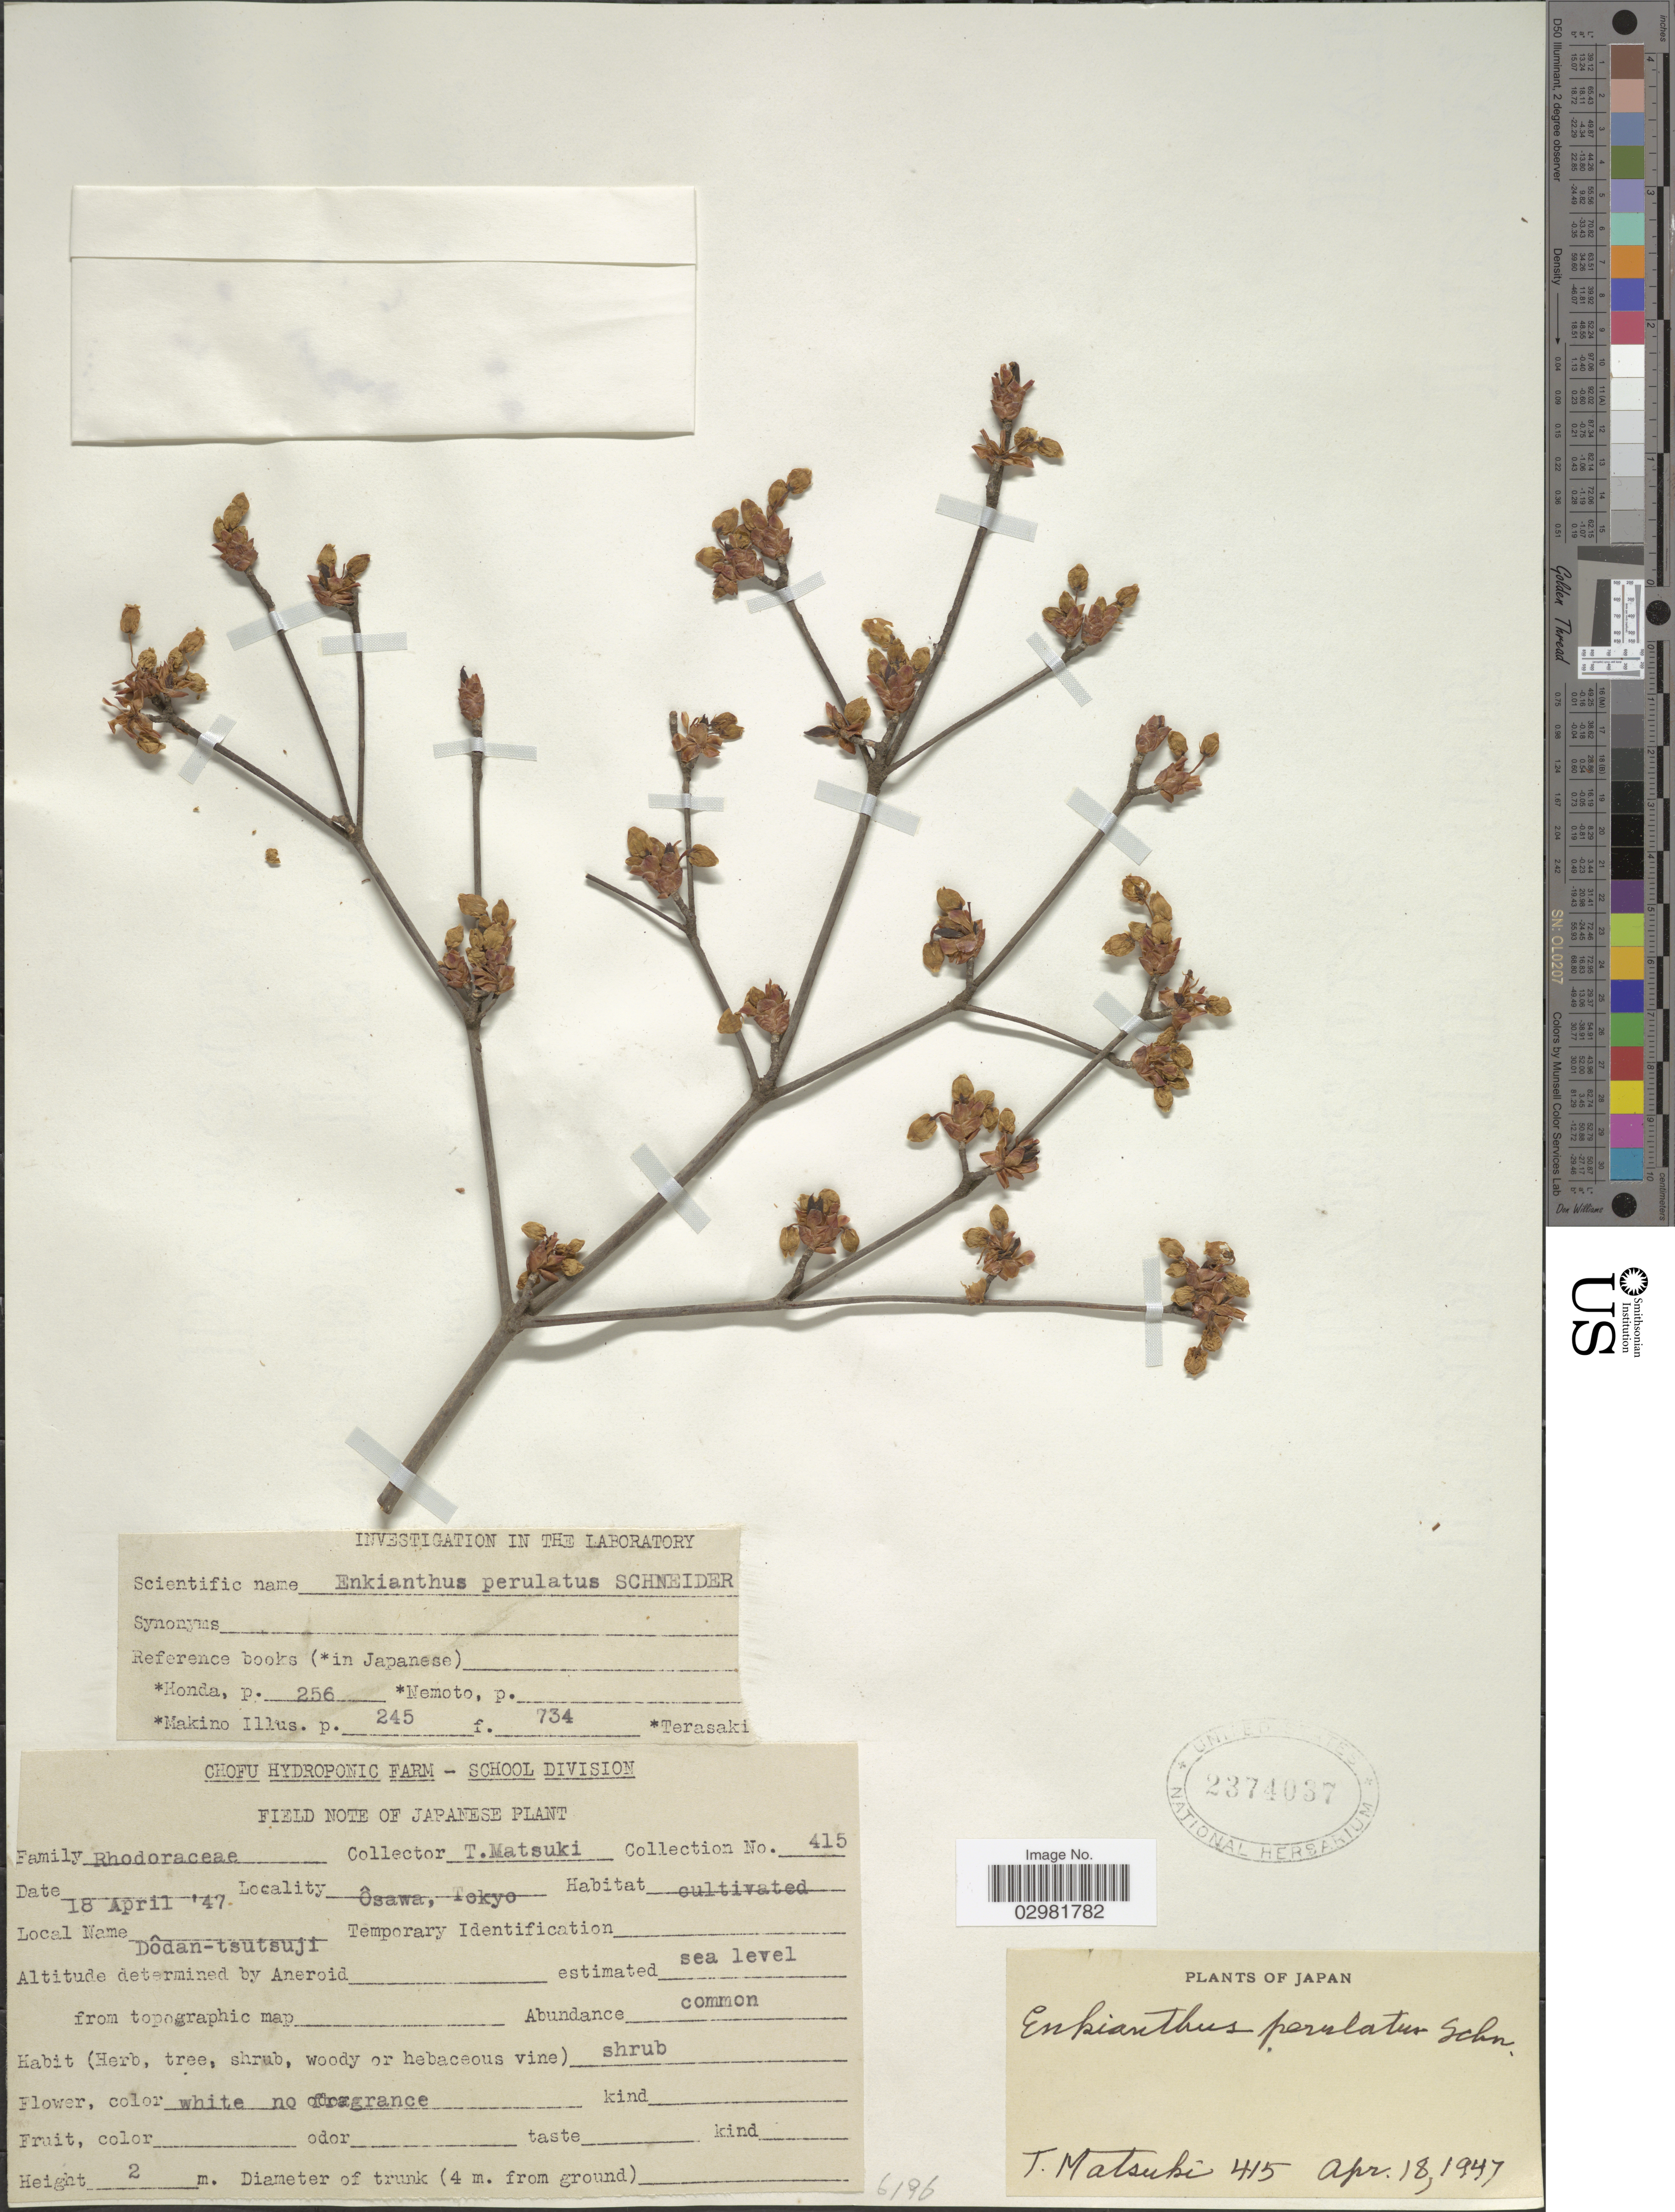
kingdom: Plantae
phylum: Tracheophyta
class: Magnoliopsida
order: Ericales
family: Ericaceae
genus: Enkianthus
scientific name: Enkianthus perulatus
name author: (Miq.) C.K. Schneid.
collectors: T. Matsuki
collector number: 415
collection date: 1947-04-18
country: Japan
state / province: Tokyo, Federal City of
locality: Ôsawa, Tokyo.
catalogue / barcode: US 2374037